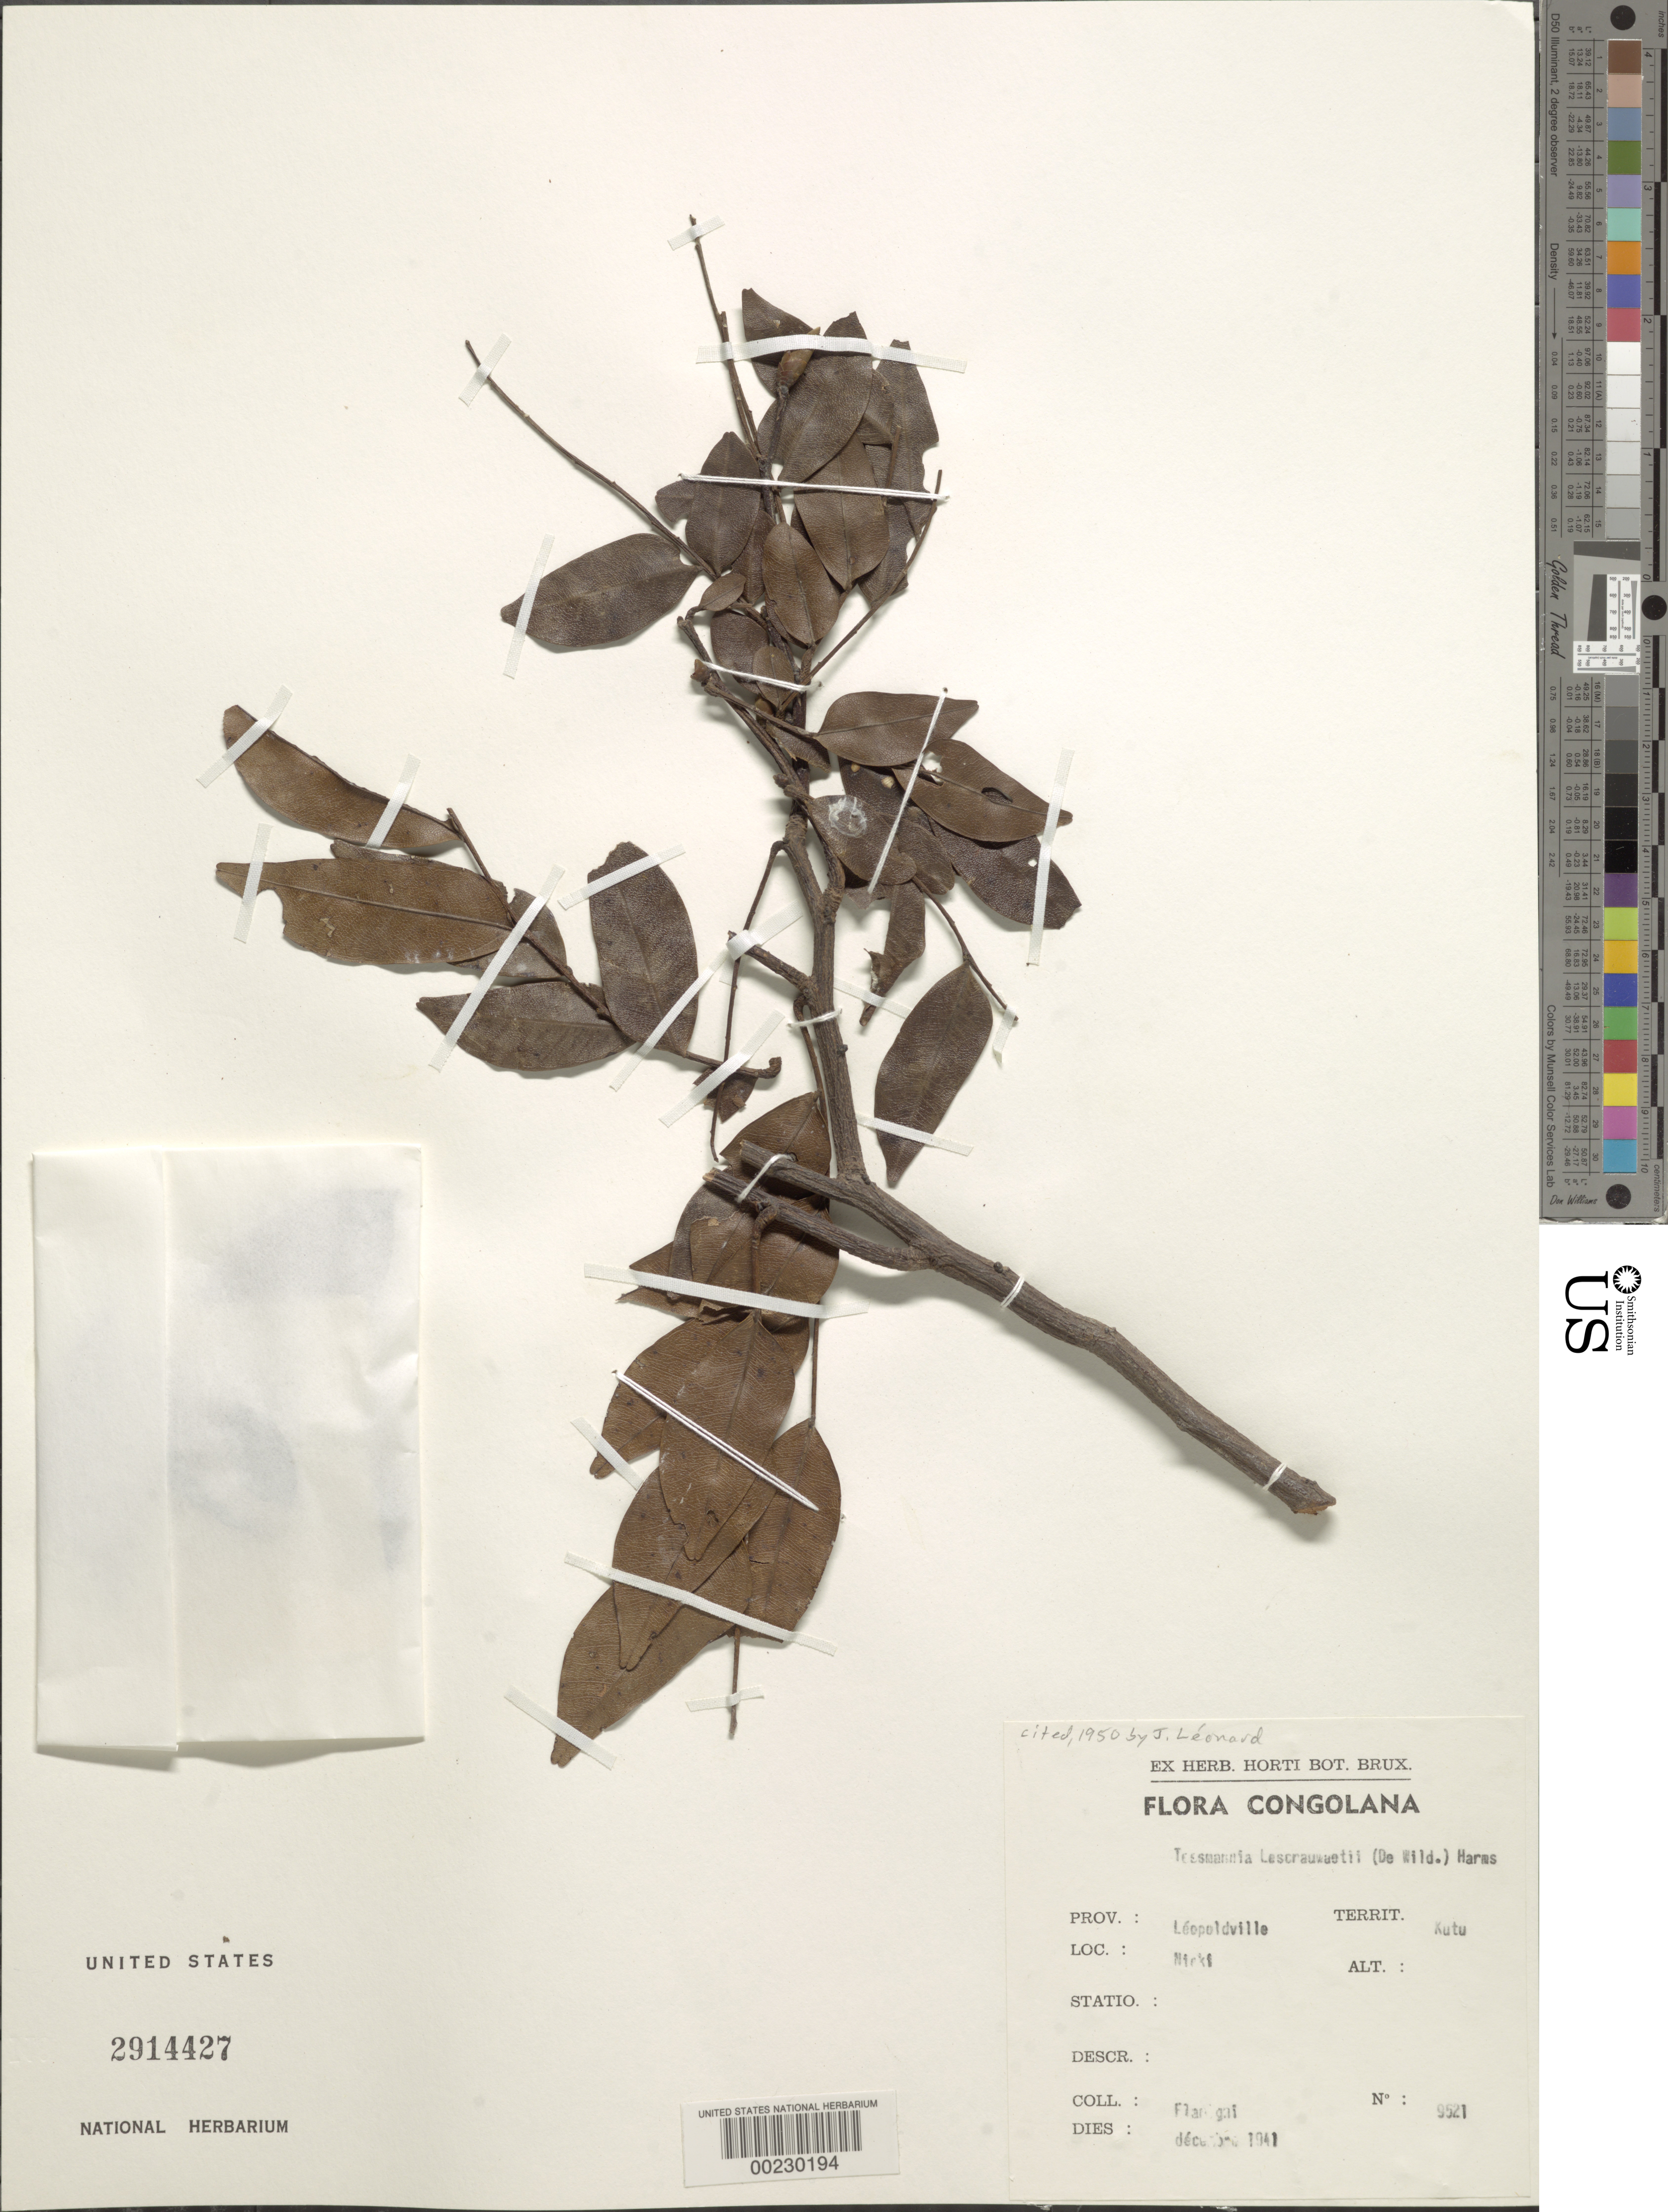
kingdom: Plantae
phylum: Tracheophyta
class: Magnoliopsida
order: Fabales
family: Fabaceae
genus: Tessmannia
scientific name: Tessmannia lescrauwaetii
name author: (De Wild.) Harms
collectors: -. Flanigan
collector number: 9521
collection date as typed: Dec 1941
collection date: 1941-12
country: Congo, Democratic Republic of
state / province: Kinshasa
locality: Nicki, leopoldville prov., kutu terr.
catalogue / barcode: US 2914427